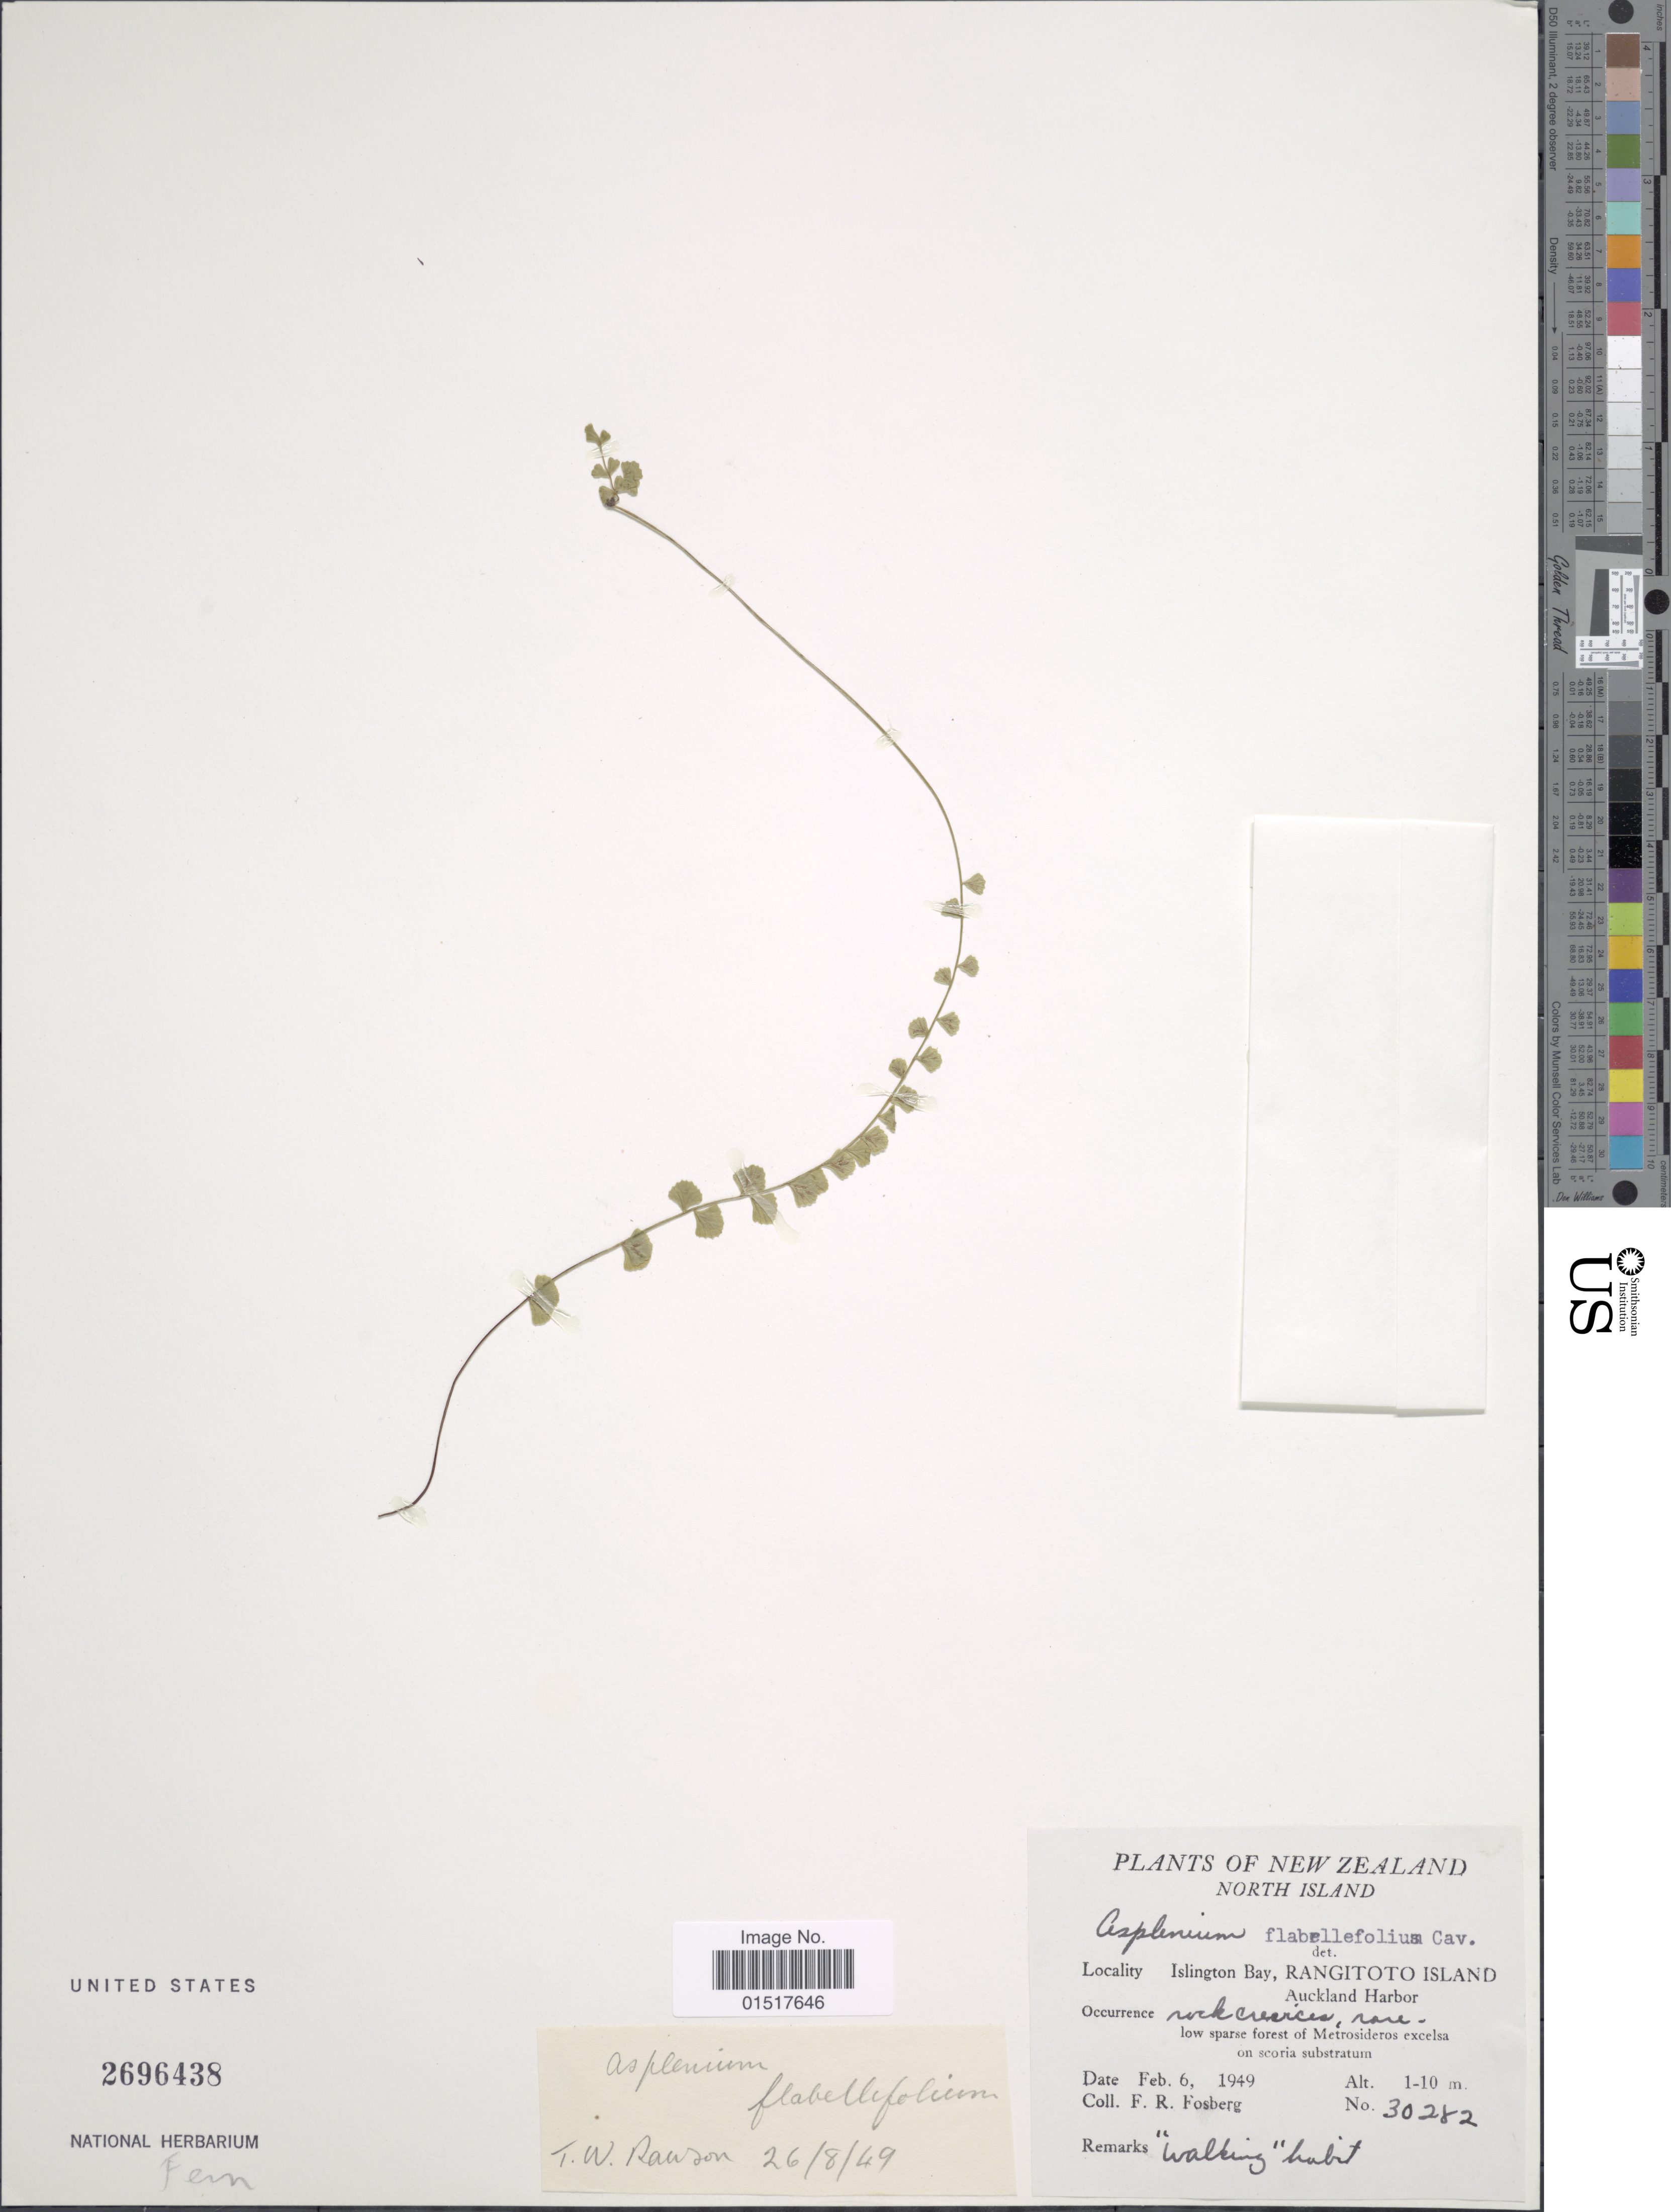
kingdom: Plantae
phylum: Tracheophyta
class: Polypodiopsida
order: Polypodiales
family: Aspleniaceae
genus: Asplenium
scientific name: Asplenium flabellifolium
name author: Cav.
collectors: F. R. Fosberg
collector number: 30282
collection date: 1949-02-06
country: New Zealand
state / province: Auckland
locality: North Island. Islington Bay, Rangitoto Island. Auckland Harbor.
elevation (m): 1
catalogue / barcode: US 2696438